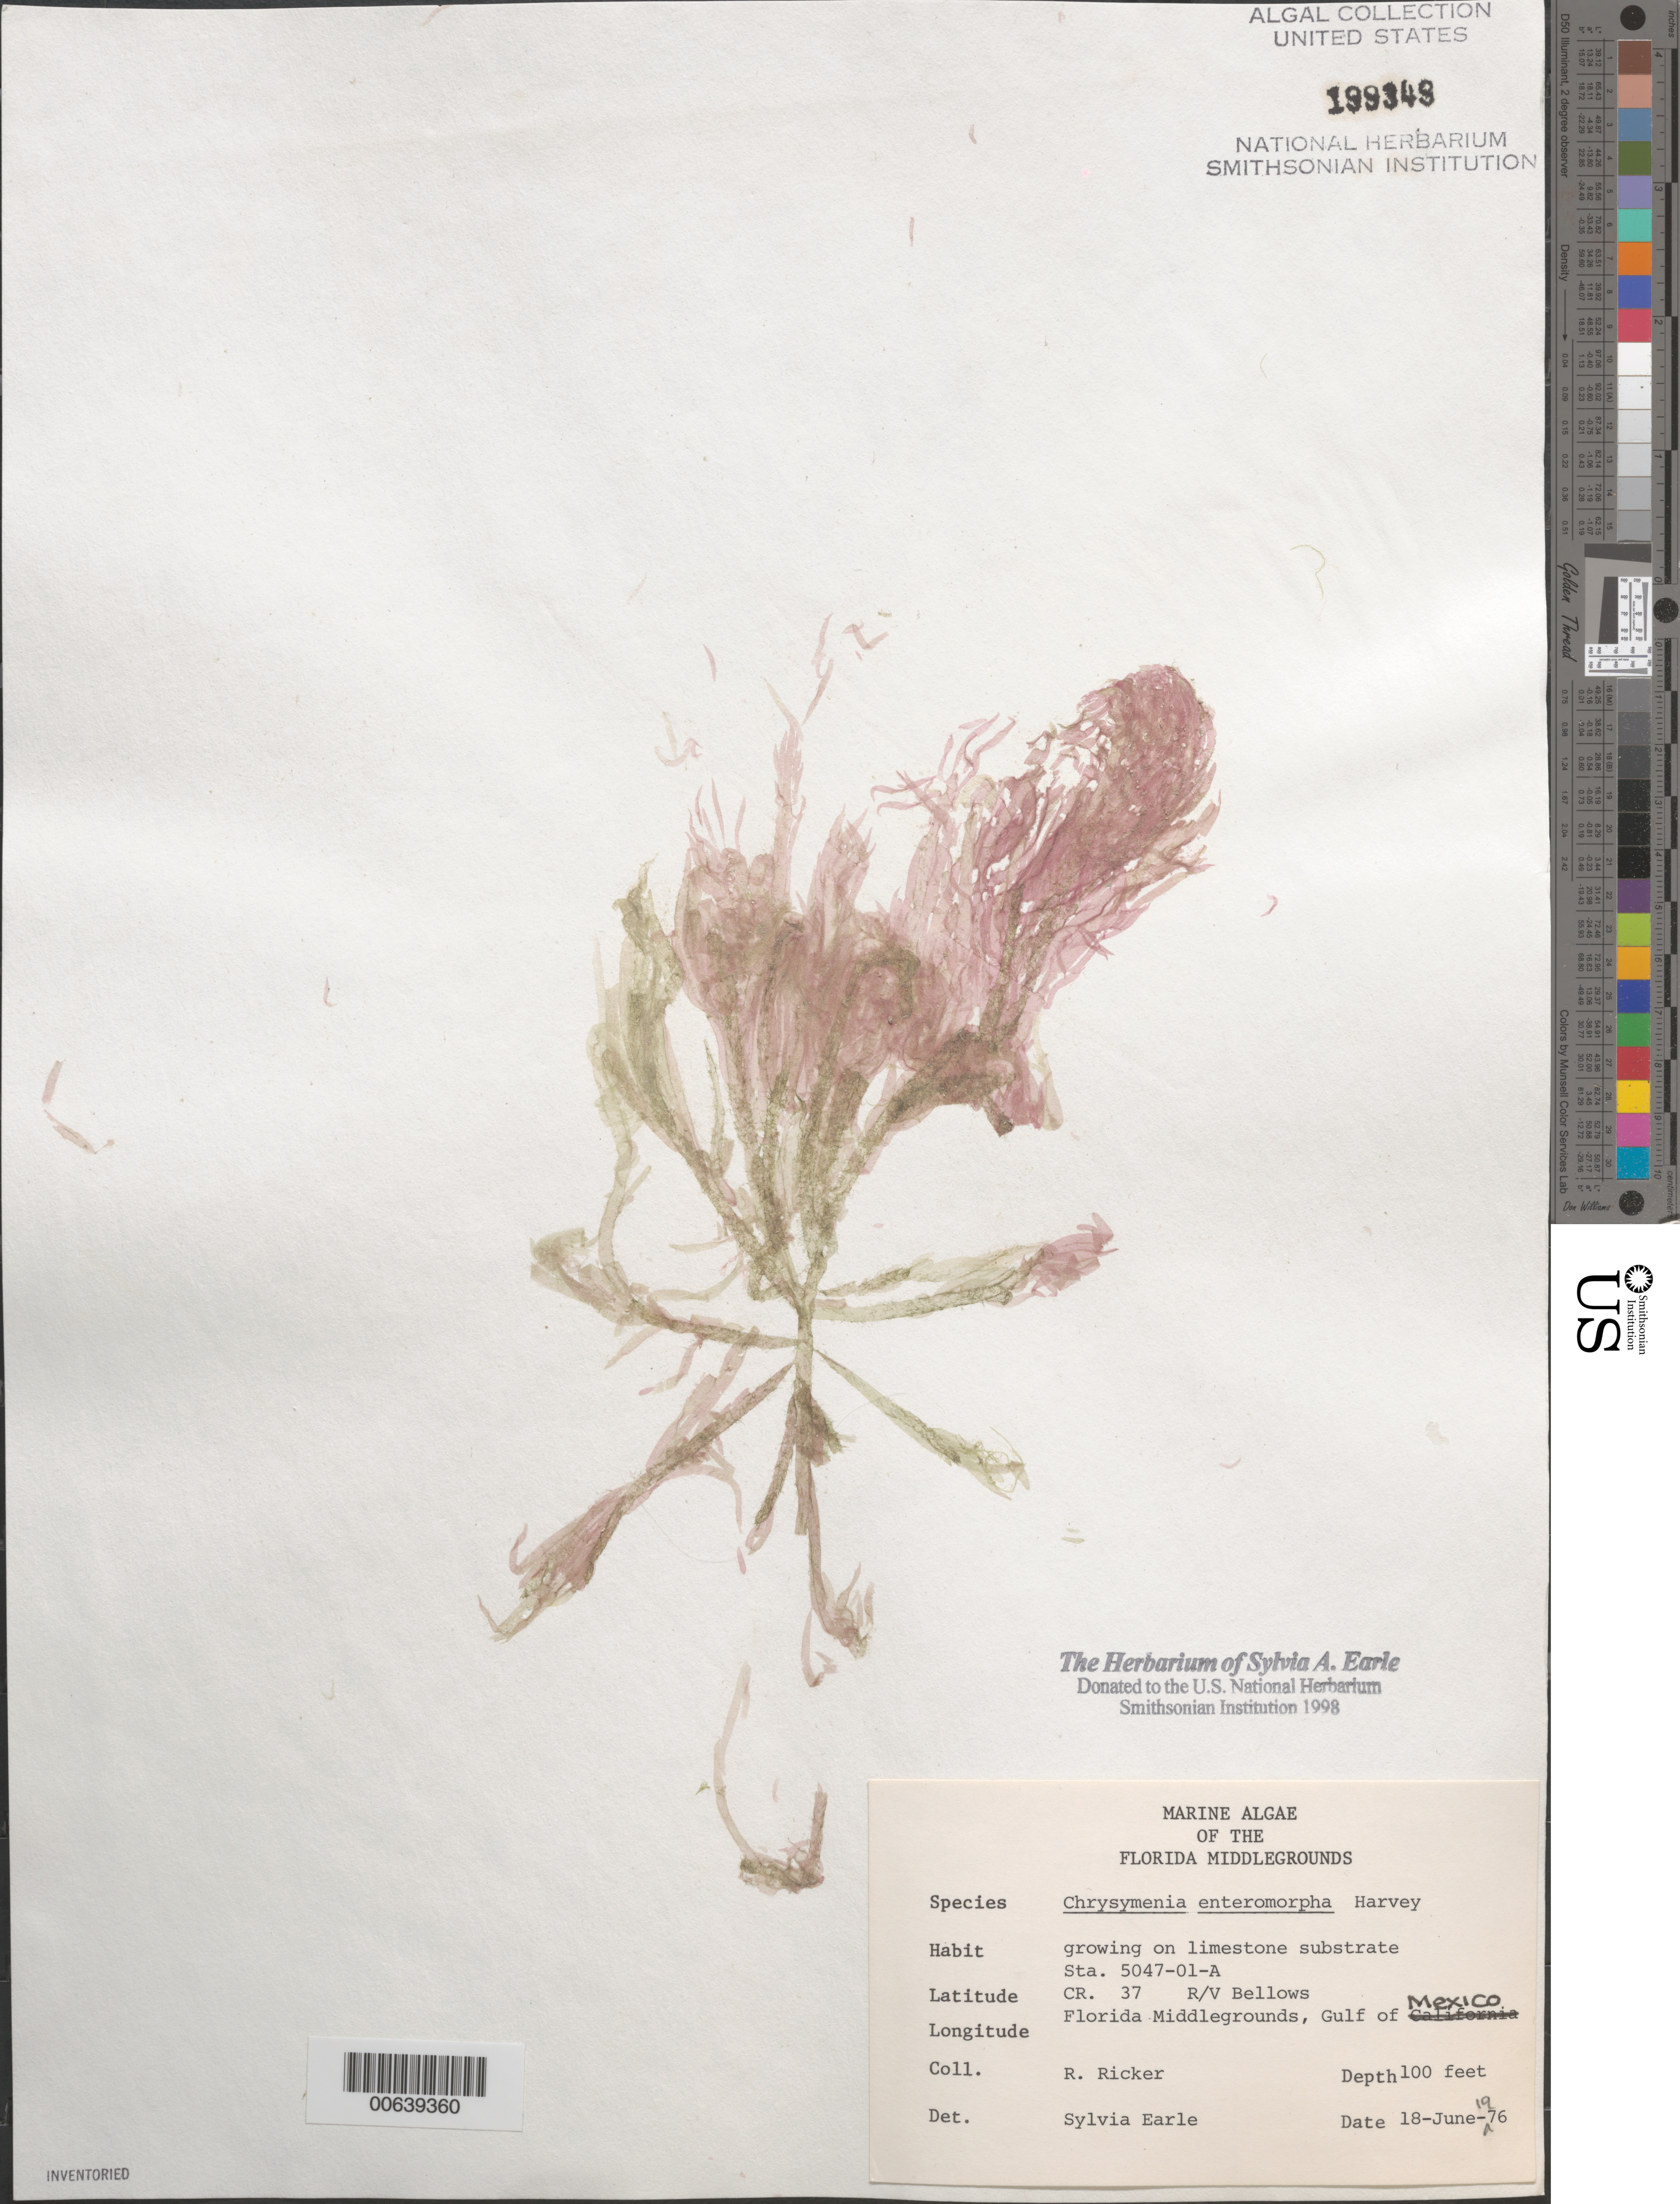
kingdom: Plantae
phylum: Rhodophyta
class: Florideophyceae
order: Rhodymeniales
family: Rhodymeniaceae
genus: Botryocladia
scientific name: Botryocladia enteromorpha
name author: (Harv.) W.E. Schmidt et al. in W.E. Schmidt et al.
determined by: Algae name updating Project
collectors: R. Ricker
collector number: Station 5047-01-a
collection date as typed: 18 Jun 1976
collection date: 1976-06-18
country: United States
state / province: Florida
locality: Florida Middle Grounds, Gulf of Mexico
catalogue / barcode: US 199349